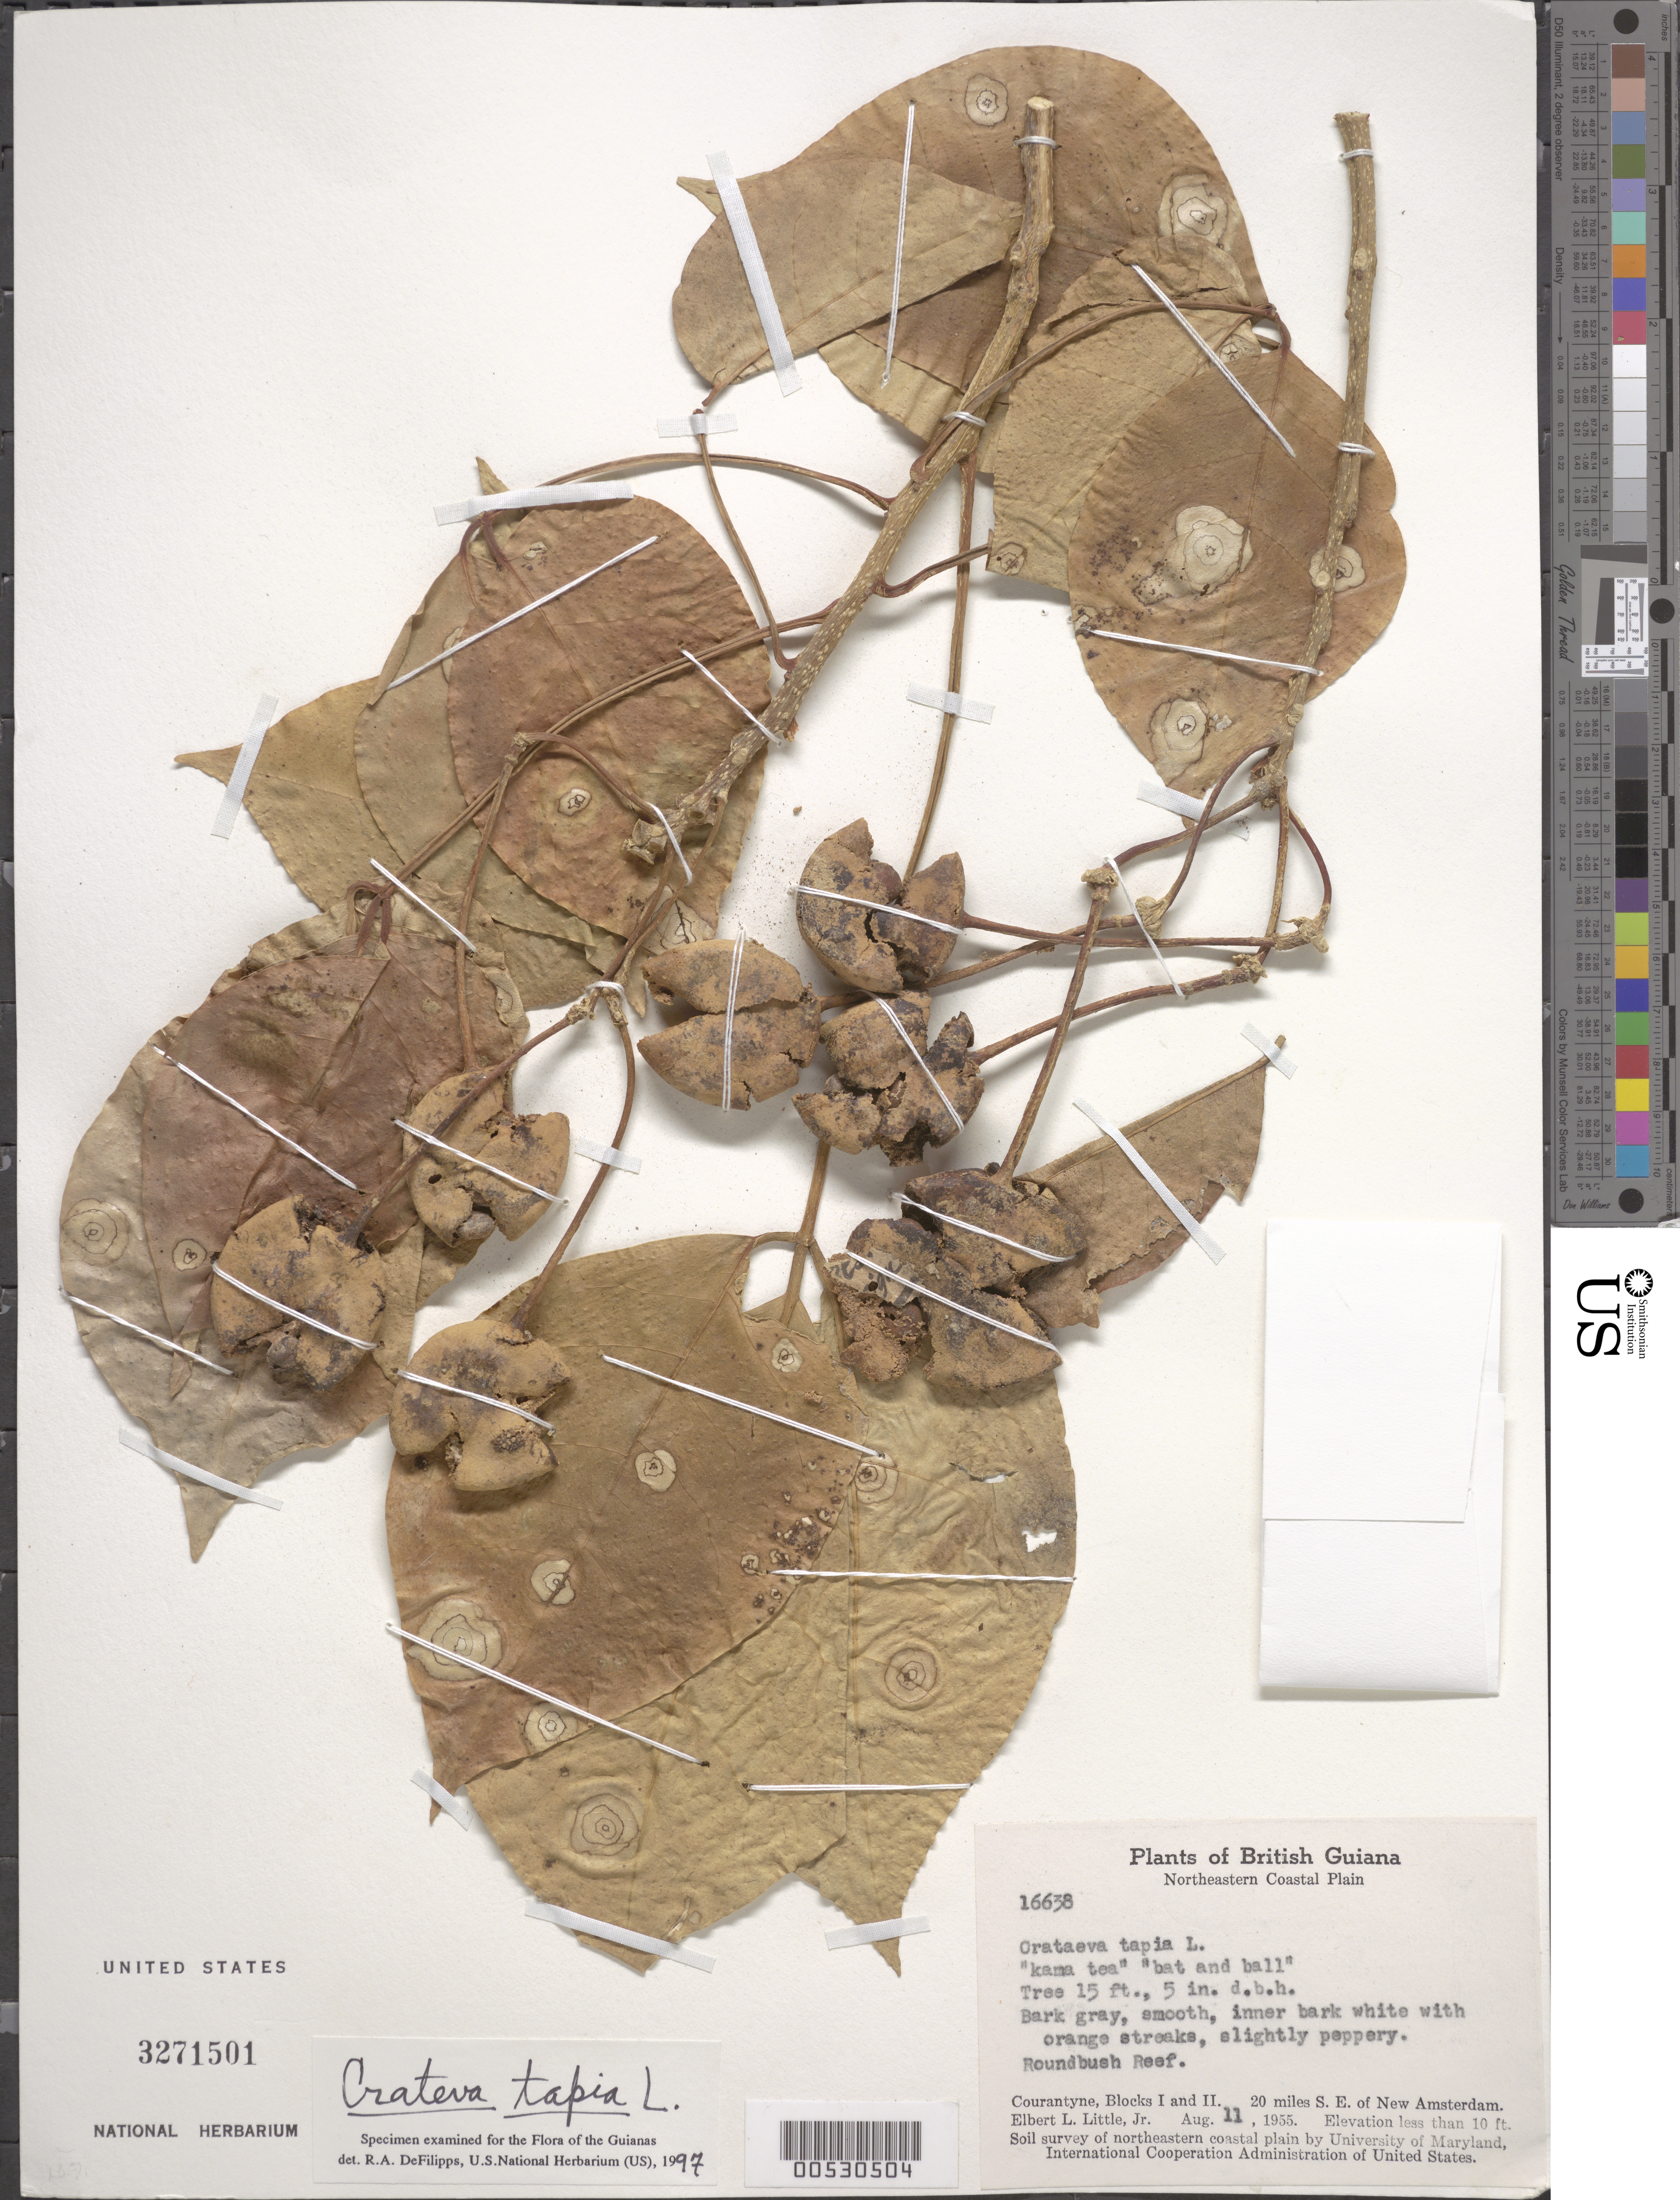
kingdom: Plantae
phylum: Tracheophyta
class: Magnoliopsida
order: Brassicales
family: Capparaceae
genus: Crateva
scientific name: Crateva tapia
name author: L.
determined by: DeFilipps, R. A.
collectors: E. L. Little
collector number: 16638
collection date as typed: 11-Aug-55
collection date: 1955-08-11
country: Guyana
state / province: E. Berbice-Corentyne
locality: Courantyne, Blocks I & II. 20 mi. SE of New Amsterdam, Roundbush Reef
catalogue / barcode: US 3271501